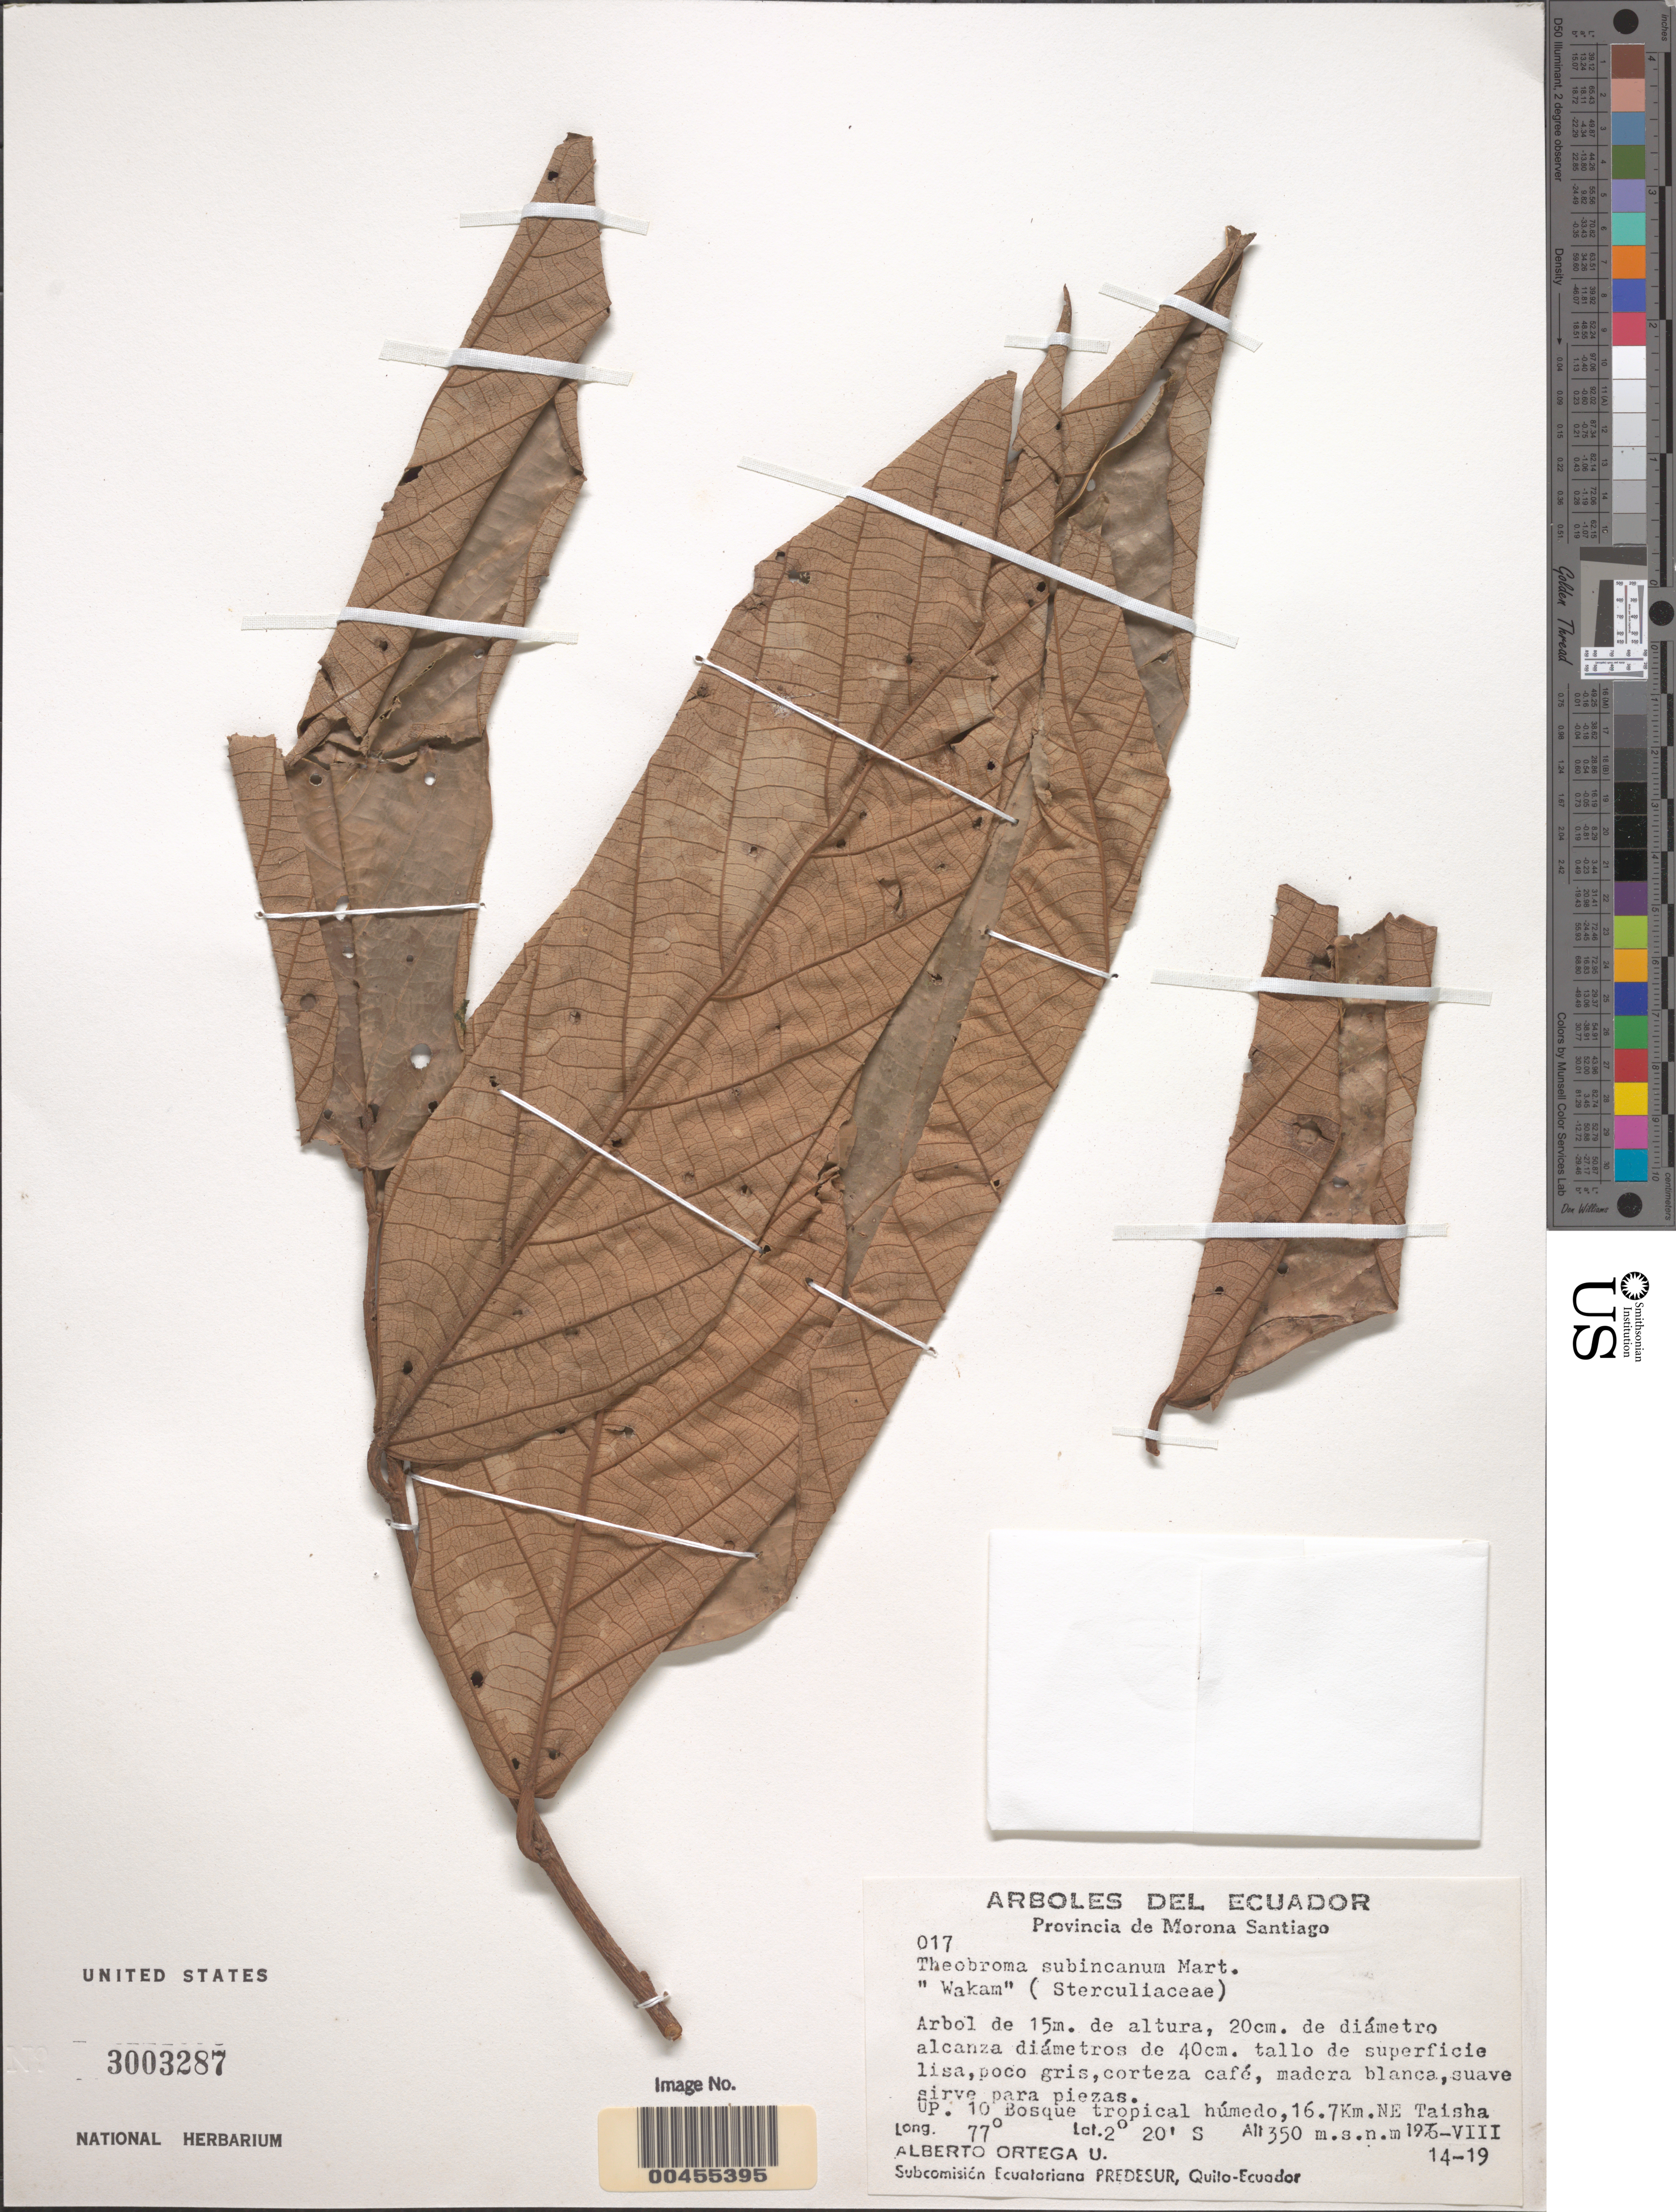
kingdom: Plantae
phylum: Tracheophyta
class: Magnoliopsida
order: Malvales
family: Malvaceae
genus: Theobroma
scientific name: Theobroma subincanum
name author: Mart.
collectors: A. T. Ortega U.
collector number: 017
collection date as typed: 14 Aug 1976 to 19 Aug 1976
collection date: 1976-08-14/1976-08-19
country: Ecuador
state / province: Morona-Santiago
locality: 16.7 km NE of Taisha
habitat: Bosque Tropical Húmedo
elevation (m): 350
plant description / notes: Common name: wakam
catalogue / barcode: US 3003287